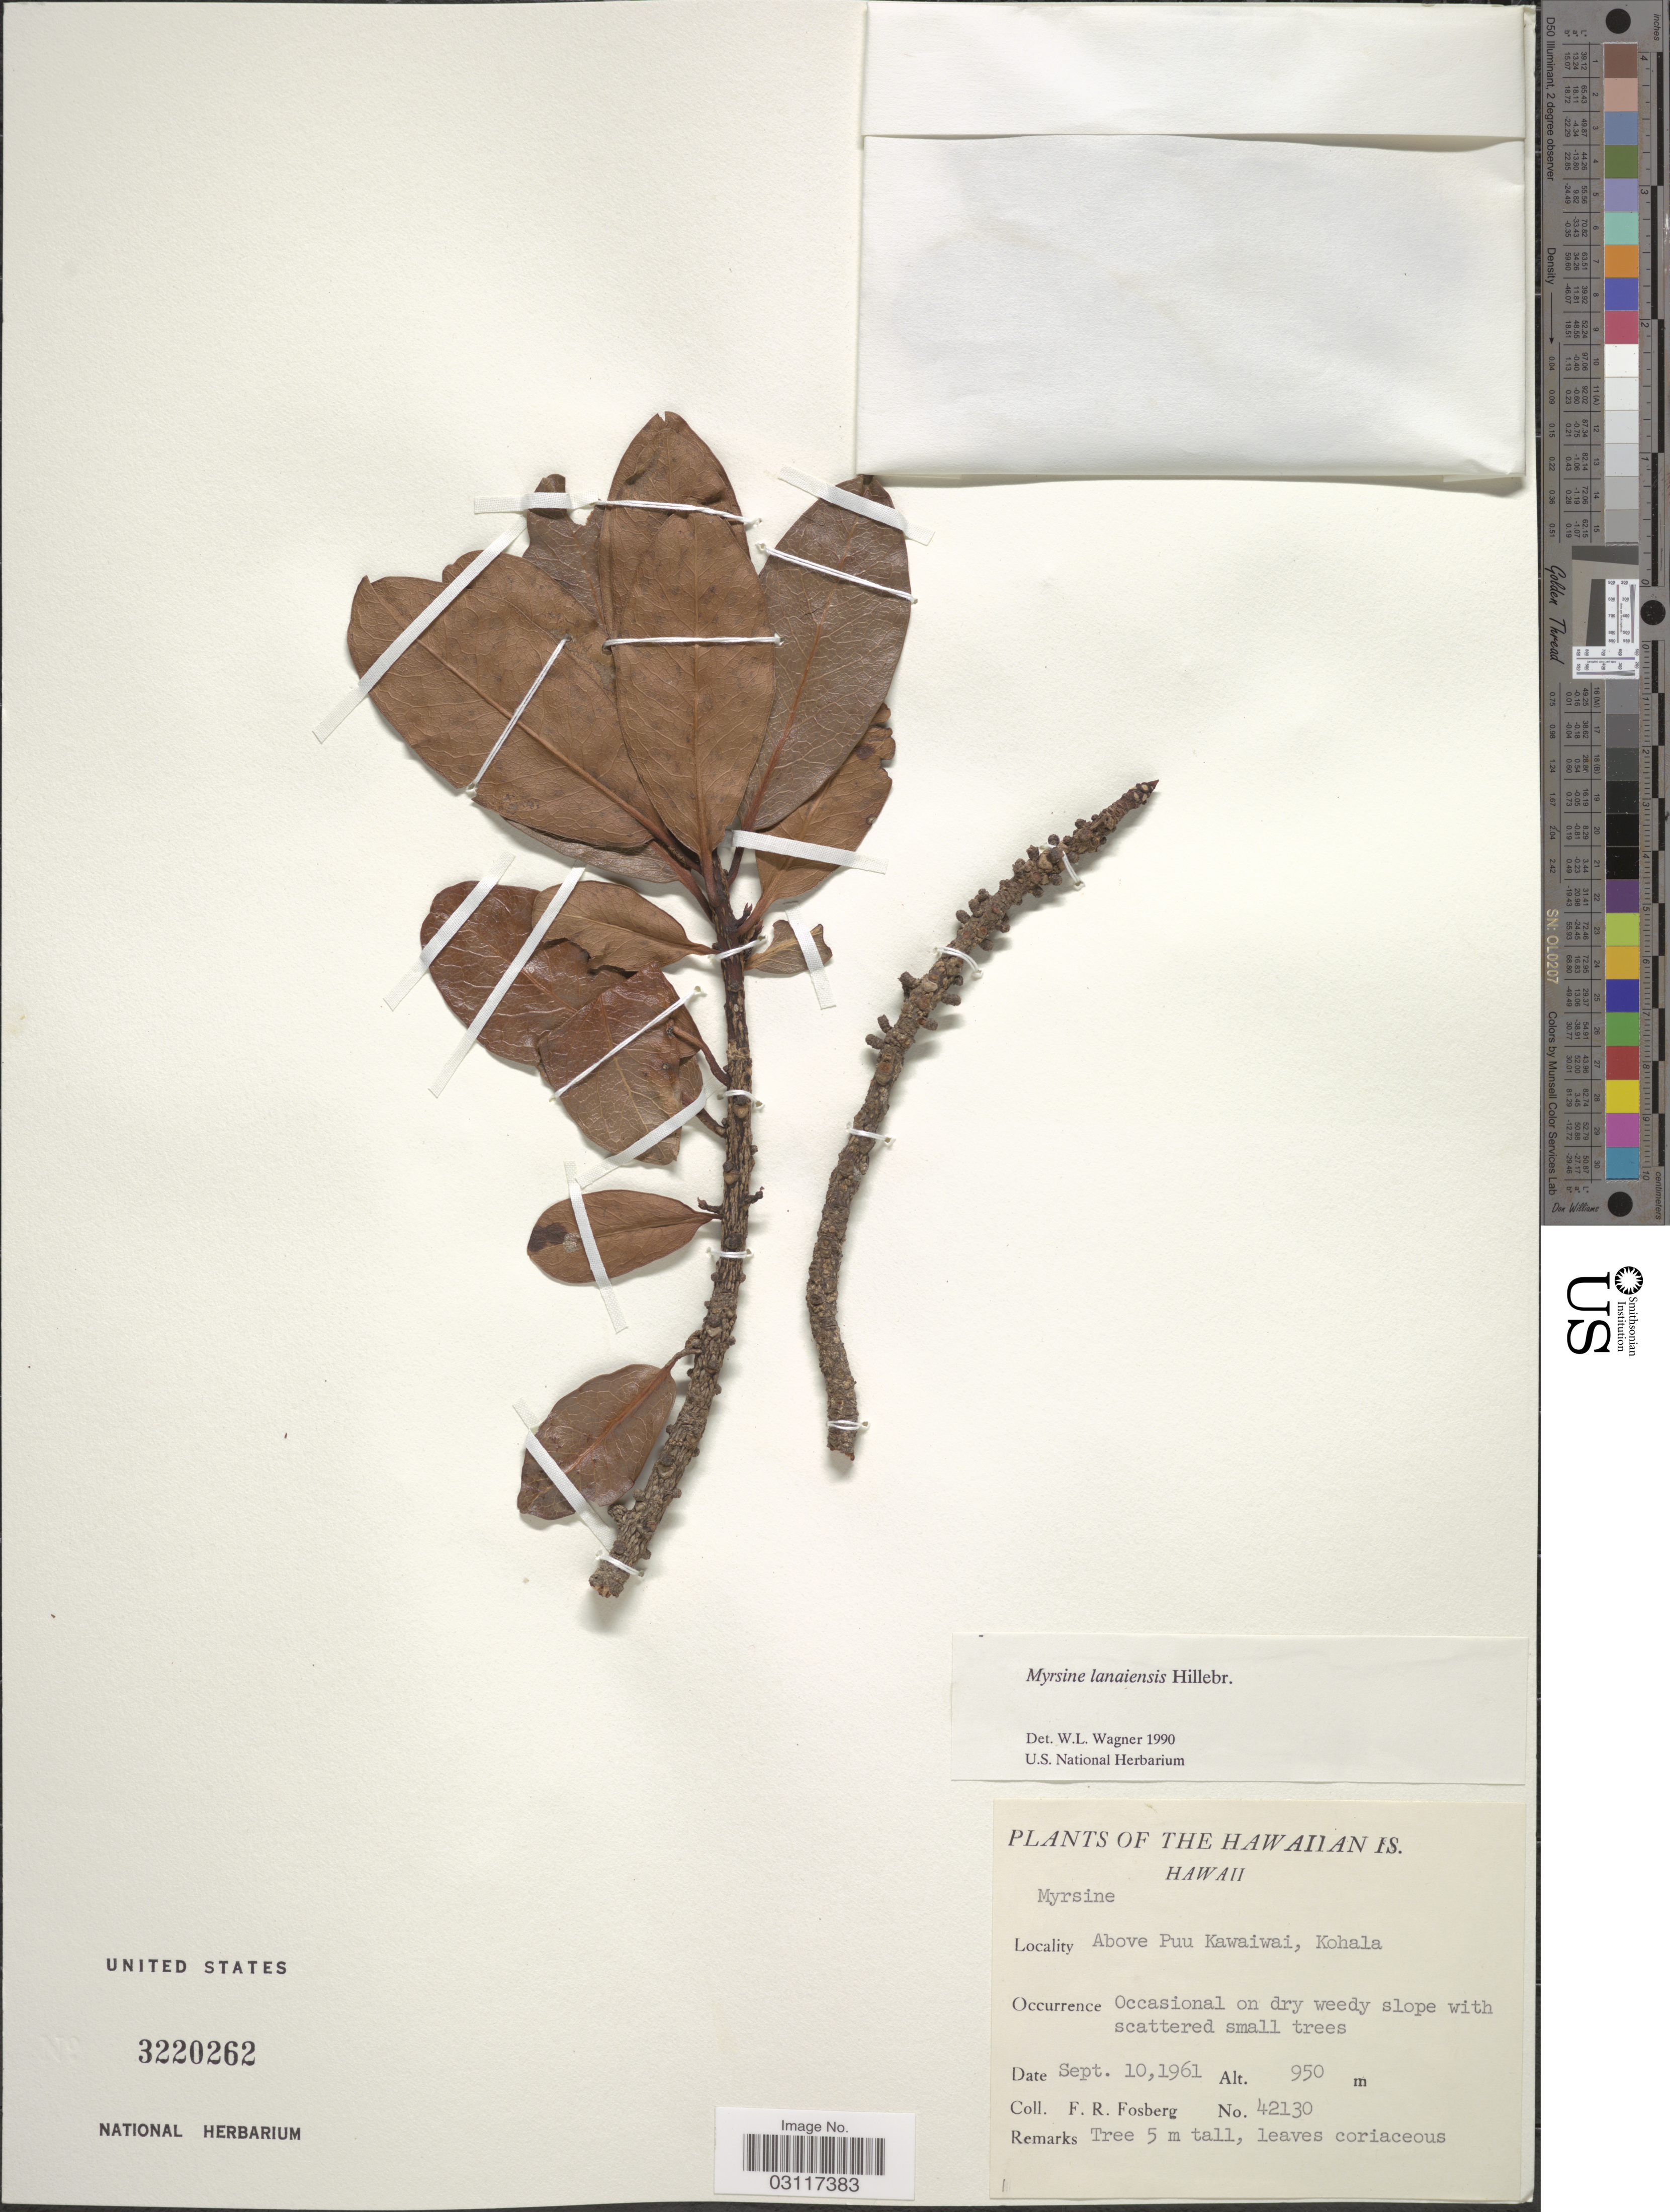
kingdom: Plantae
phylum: Tracheophyta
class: Magnoliopsida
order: Ericales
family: Primulaceae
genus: Myrsine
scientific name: Myrsine lanaiensis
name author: Hillebr.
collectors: F. R. Fosberg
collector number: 42130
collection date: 1961-09-10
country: United States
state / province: Hawaii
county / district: Hawaii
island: Hawaii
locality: The Hawaiian Is., Hawaii, Above Puu Kawaiwai, Kohala.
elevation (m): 950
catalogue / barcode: US 3220262